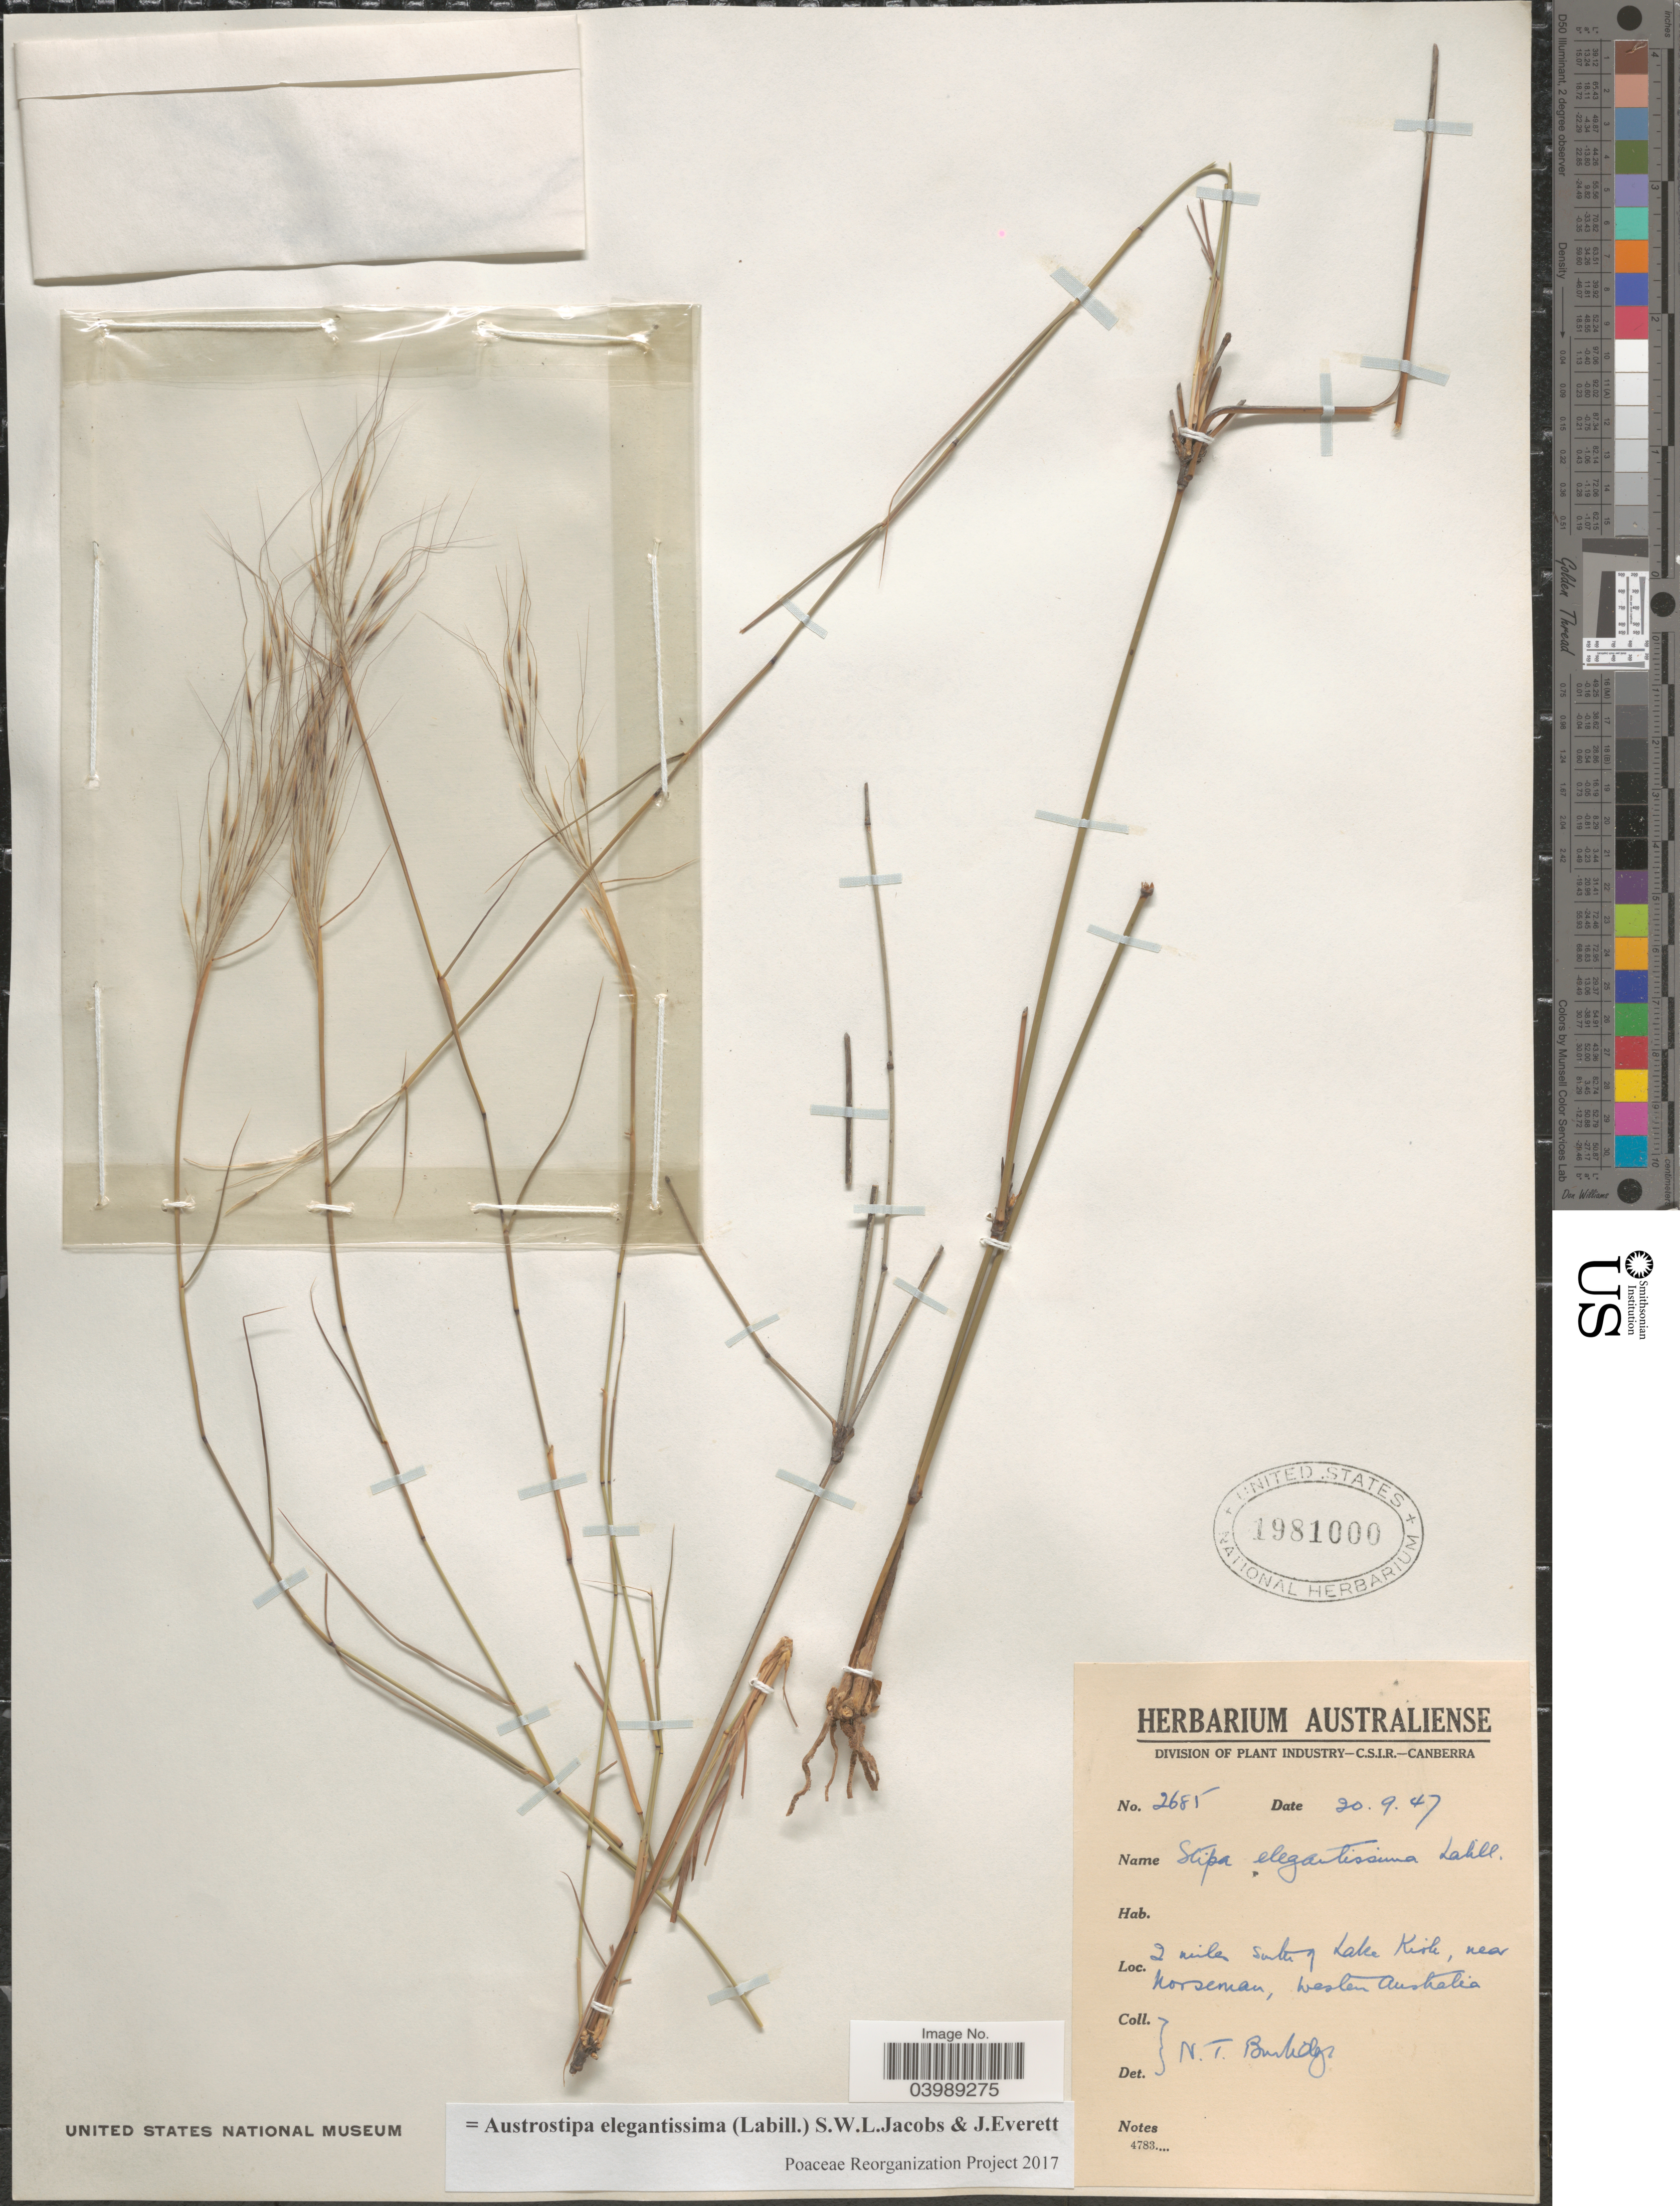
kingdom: Plantae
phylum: Tracheophyta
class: Liliopsida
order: Poales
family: Poaceae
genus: Austrostipa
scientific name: Austrostipa elegantissima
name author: (Labill.) S.W.L. Jacobs & J. Everett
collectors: N. T. Burbidge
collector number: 2685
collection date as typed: Transcribed d/m/y: 20/9/47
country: Australia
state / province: Western Australia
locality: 2 mile south of Lake Kirk, near Norseman.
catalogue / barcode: US 1981000